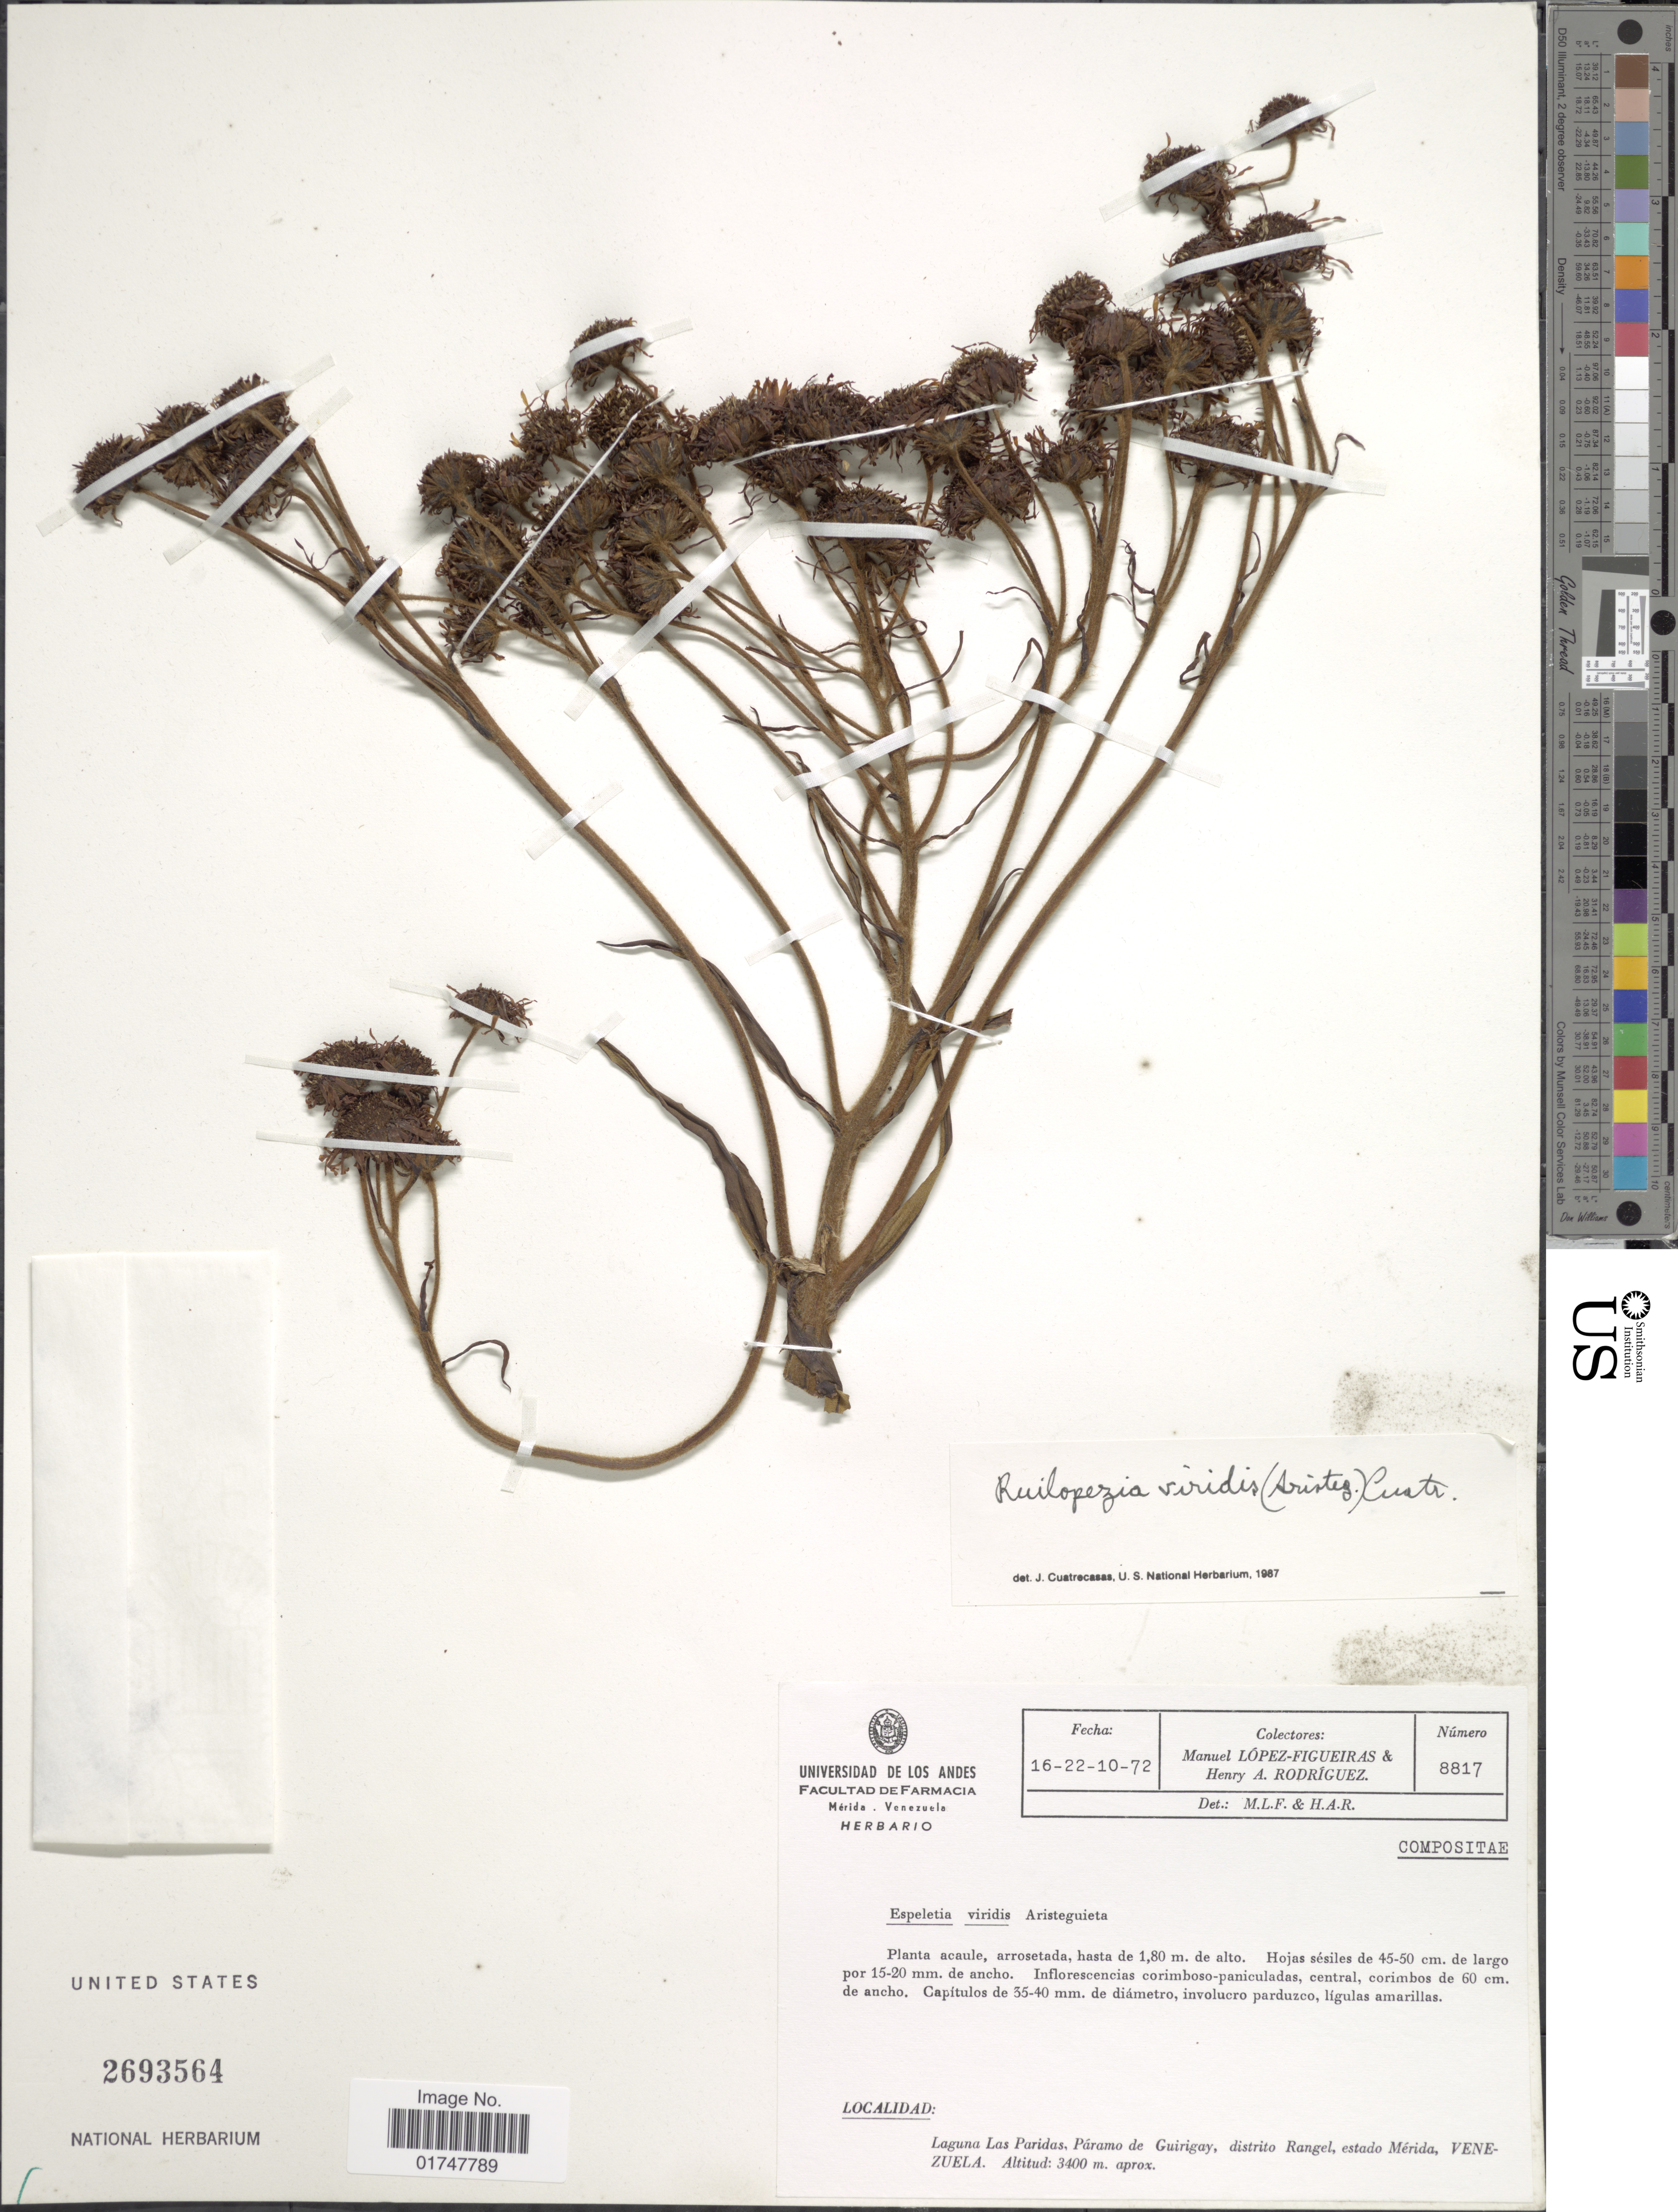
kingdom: Plantae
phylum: Tracheophyta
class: Magnoliopsida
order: Asterales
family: Asteraceae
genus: Ruilopezia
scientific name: Ruilopezia viridis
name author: (Aristeg.) Cuatrec.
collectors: M. López Figueiras & H. A. Rodriguez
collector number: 8817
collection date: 1972-10-16/1972-10-22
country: Venezuela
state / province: Mérida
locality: Laguna Las Paridas, Páramo de Guirigay, distrito Rangel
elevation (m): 3400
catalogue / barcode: US 2693564